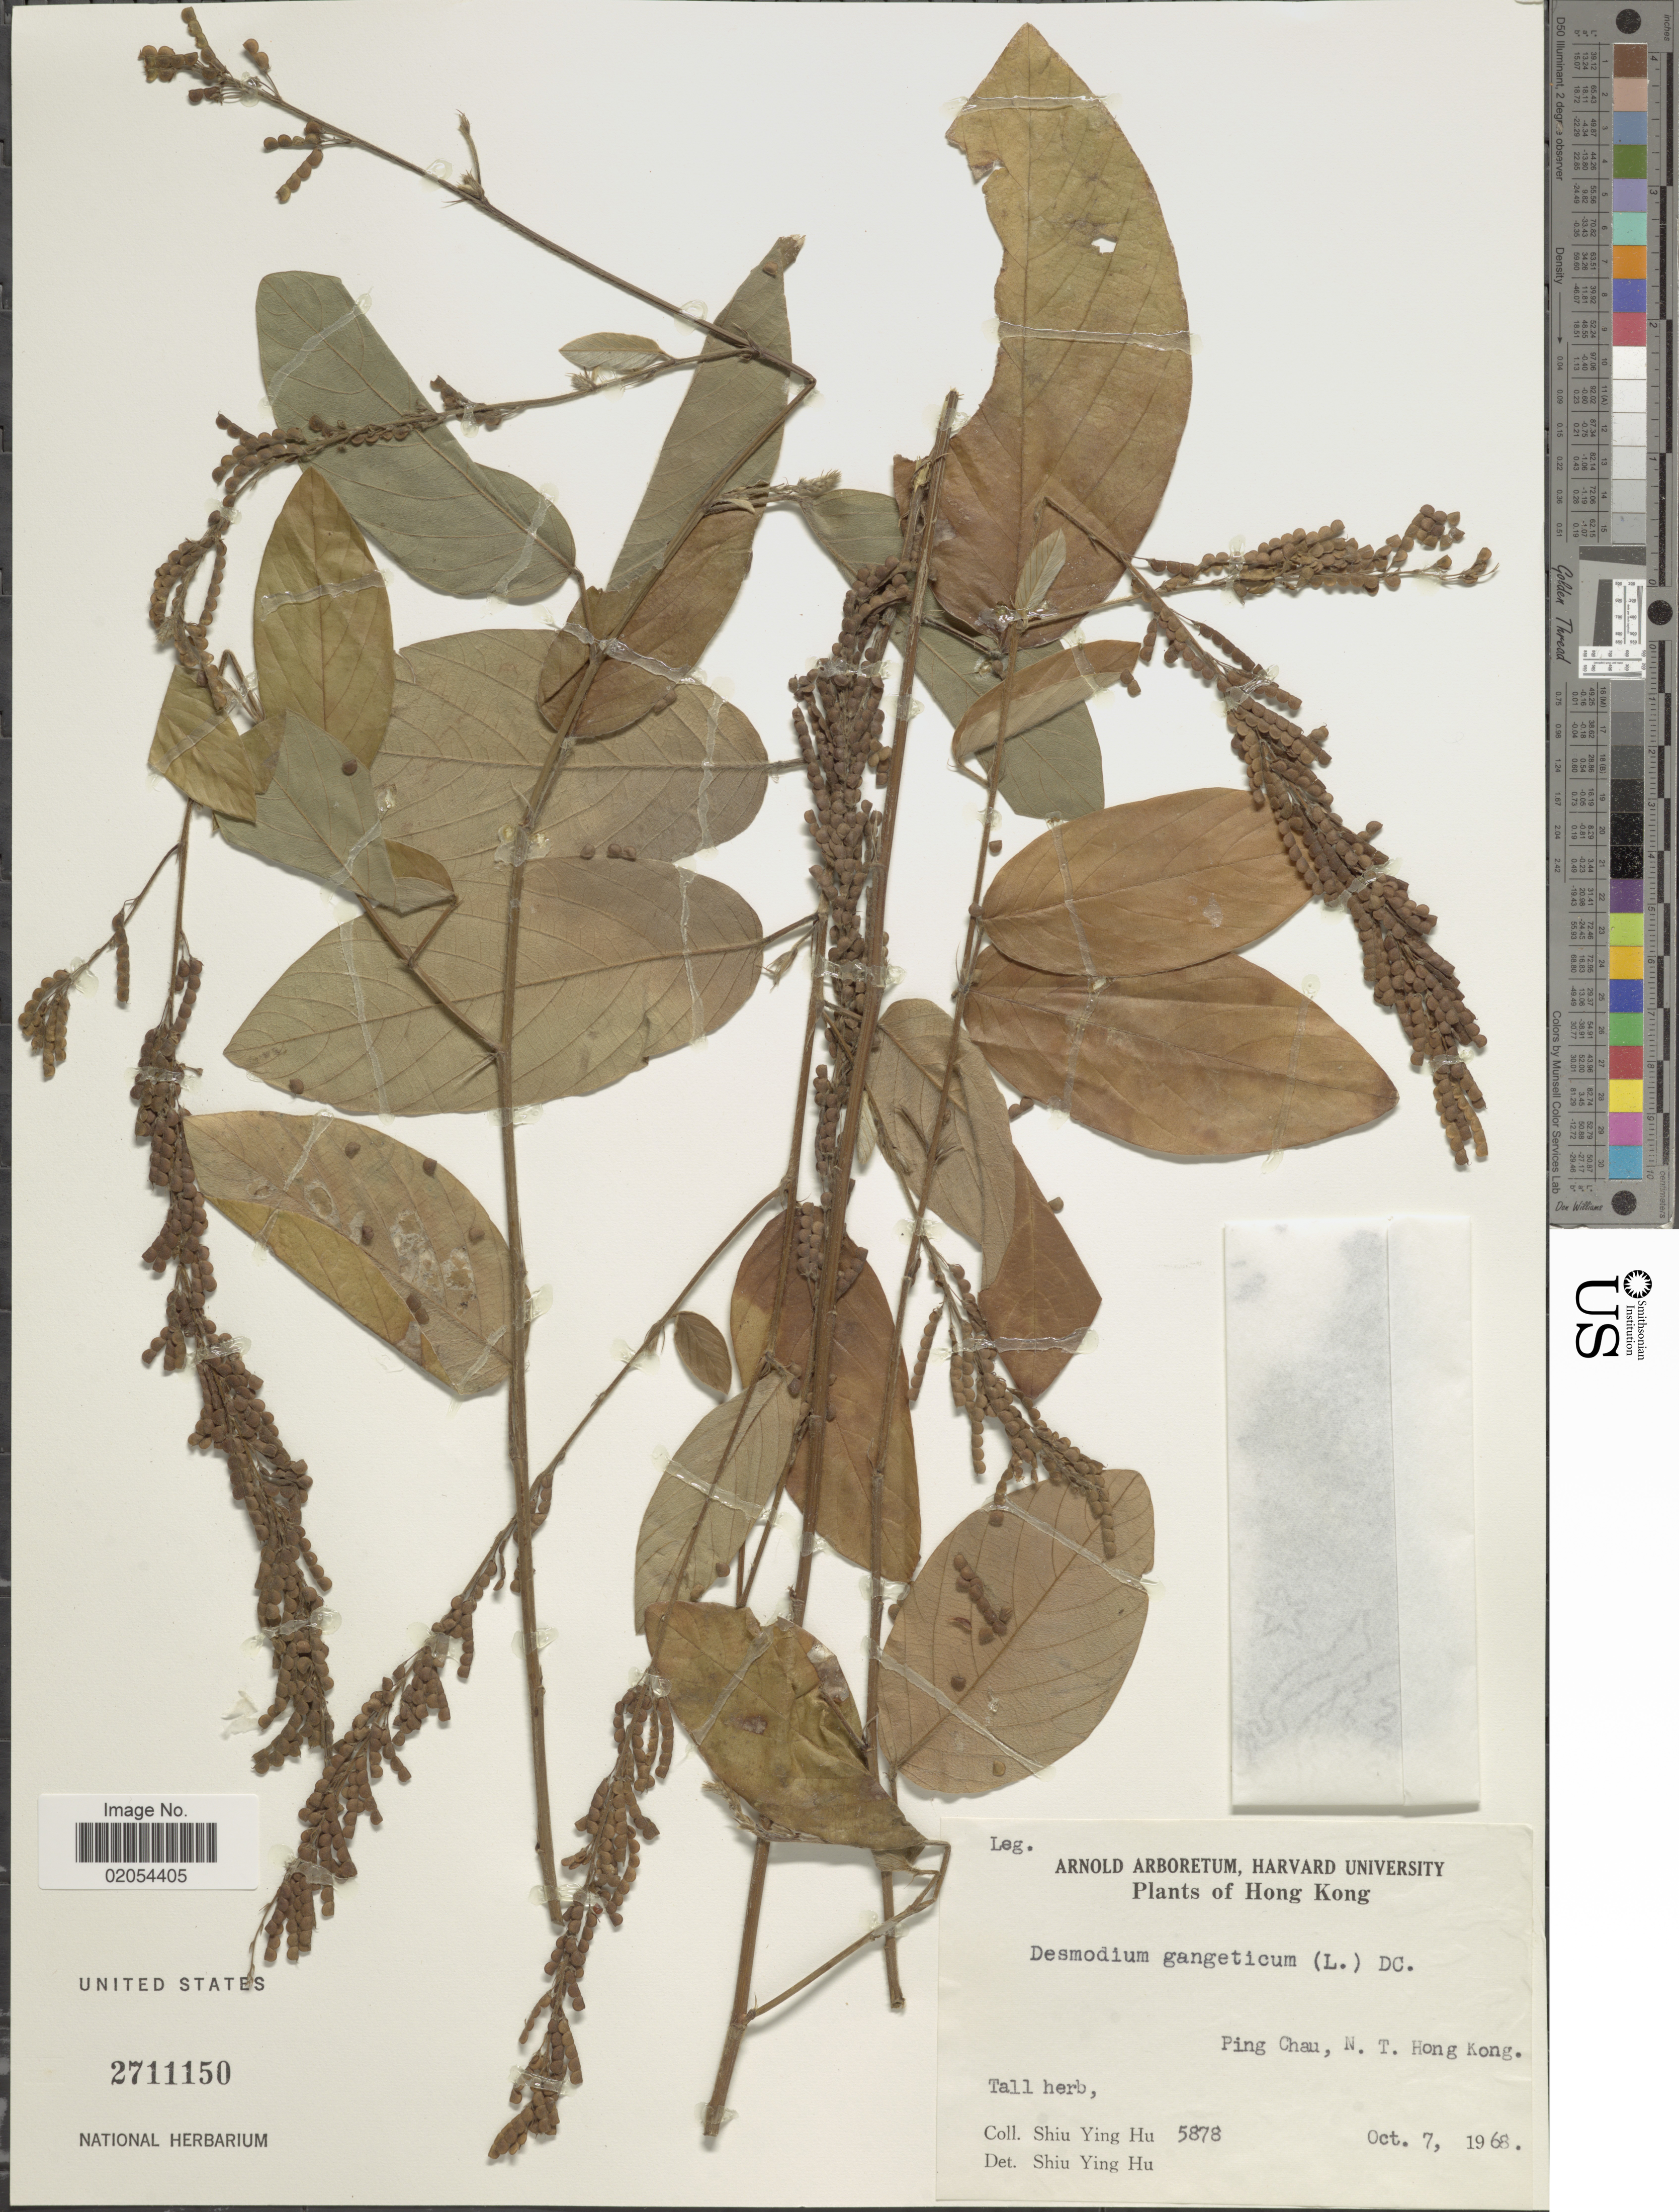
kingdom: Plantae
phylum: Tracheophyta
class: Magnoliopsida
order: Fabales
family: Fabaceae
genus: Pleurolobus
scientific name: Pleurolobus gangeticus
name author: (L.) J. St.-Hil. ex H. Ohashi & K. Ohashi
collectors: S. Y. Hu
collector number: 5878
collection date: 1968-10-07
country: China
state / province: Hong Kong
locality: Ping Chau, N. T. Hong Kong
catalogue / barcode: US 2711150